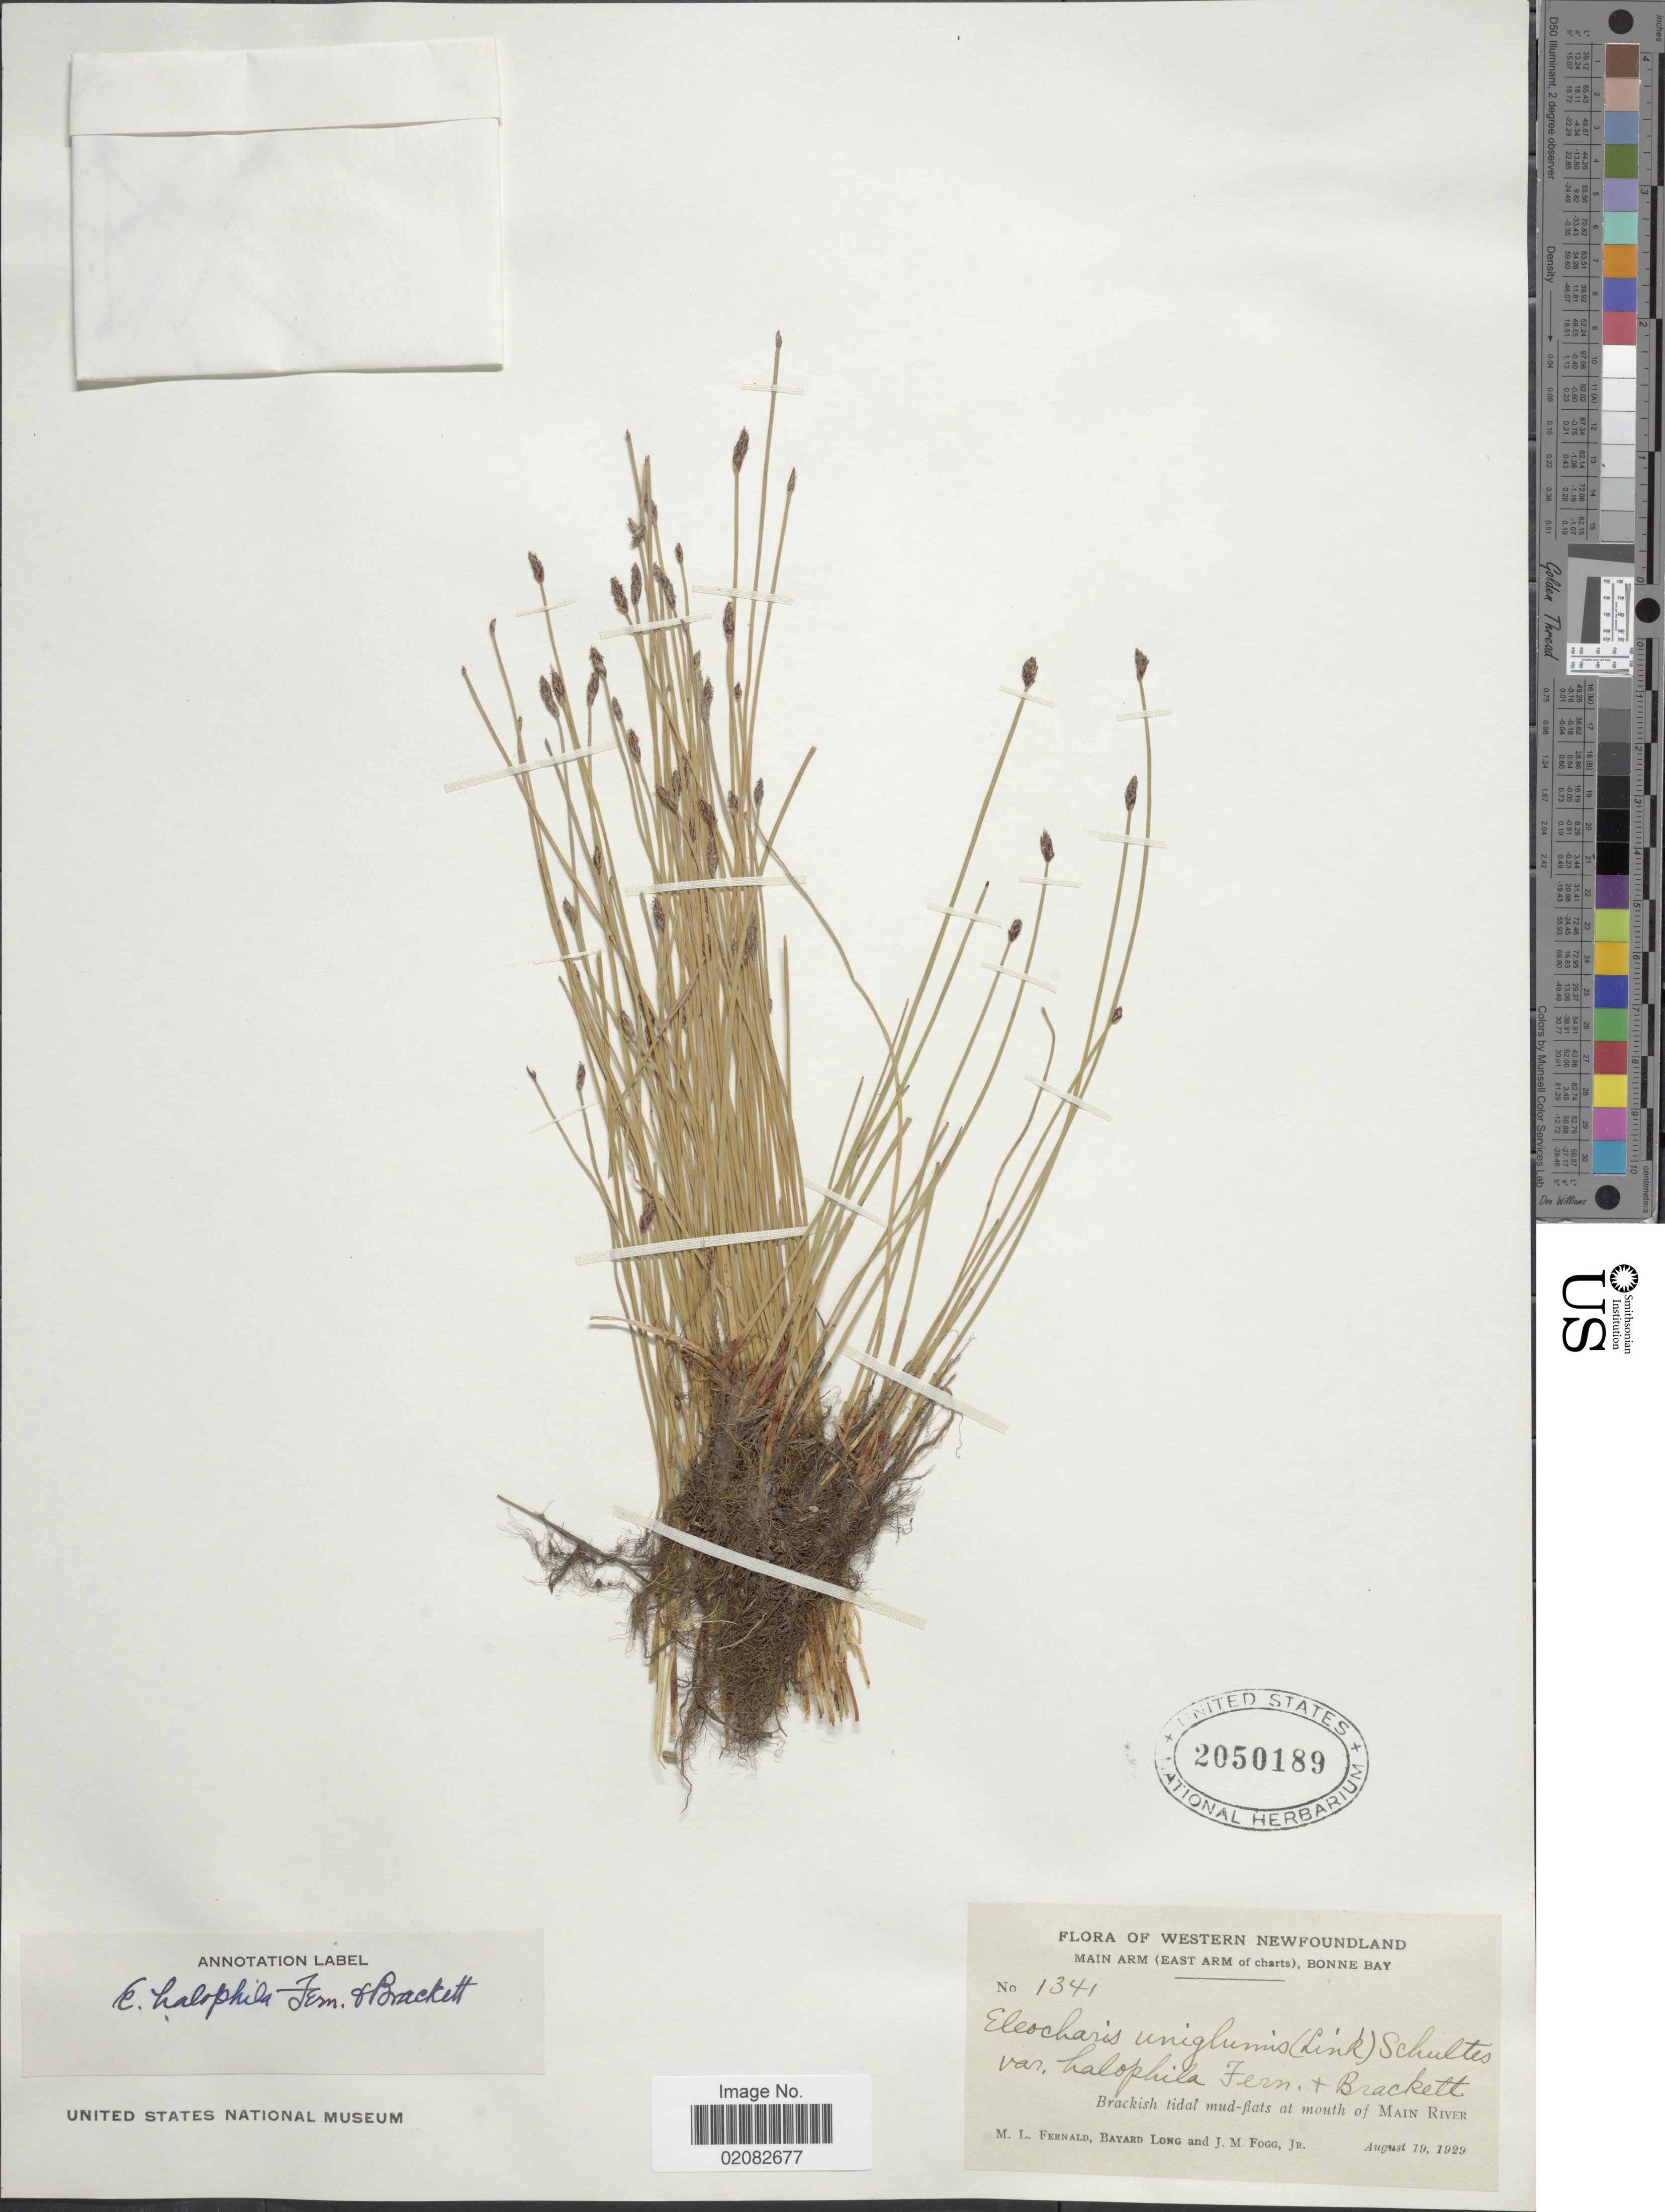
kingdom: Plantae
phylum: Tracheophyta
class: Liliopsida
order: Poales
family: Cyperaceae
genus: Eleocharis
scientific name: Eleocharis halophila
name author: (Fernald & Brackett) Fernald & Brackett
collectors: M. L. Fernald, B. Long & J. Fogg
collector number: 1341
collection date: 1929-08-19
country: Canada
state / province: Newfoundland and Labrador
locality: Western Newfoundland, Main Arm (East Arm of charts) Bonne Bay, Main River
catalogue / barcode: US 2050189